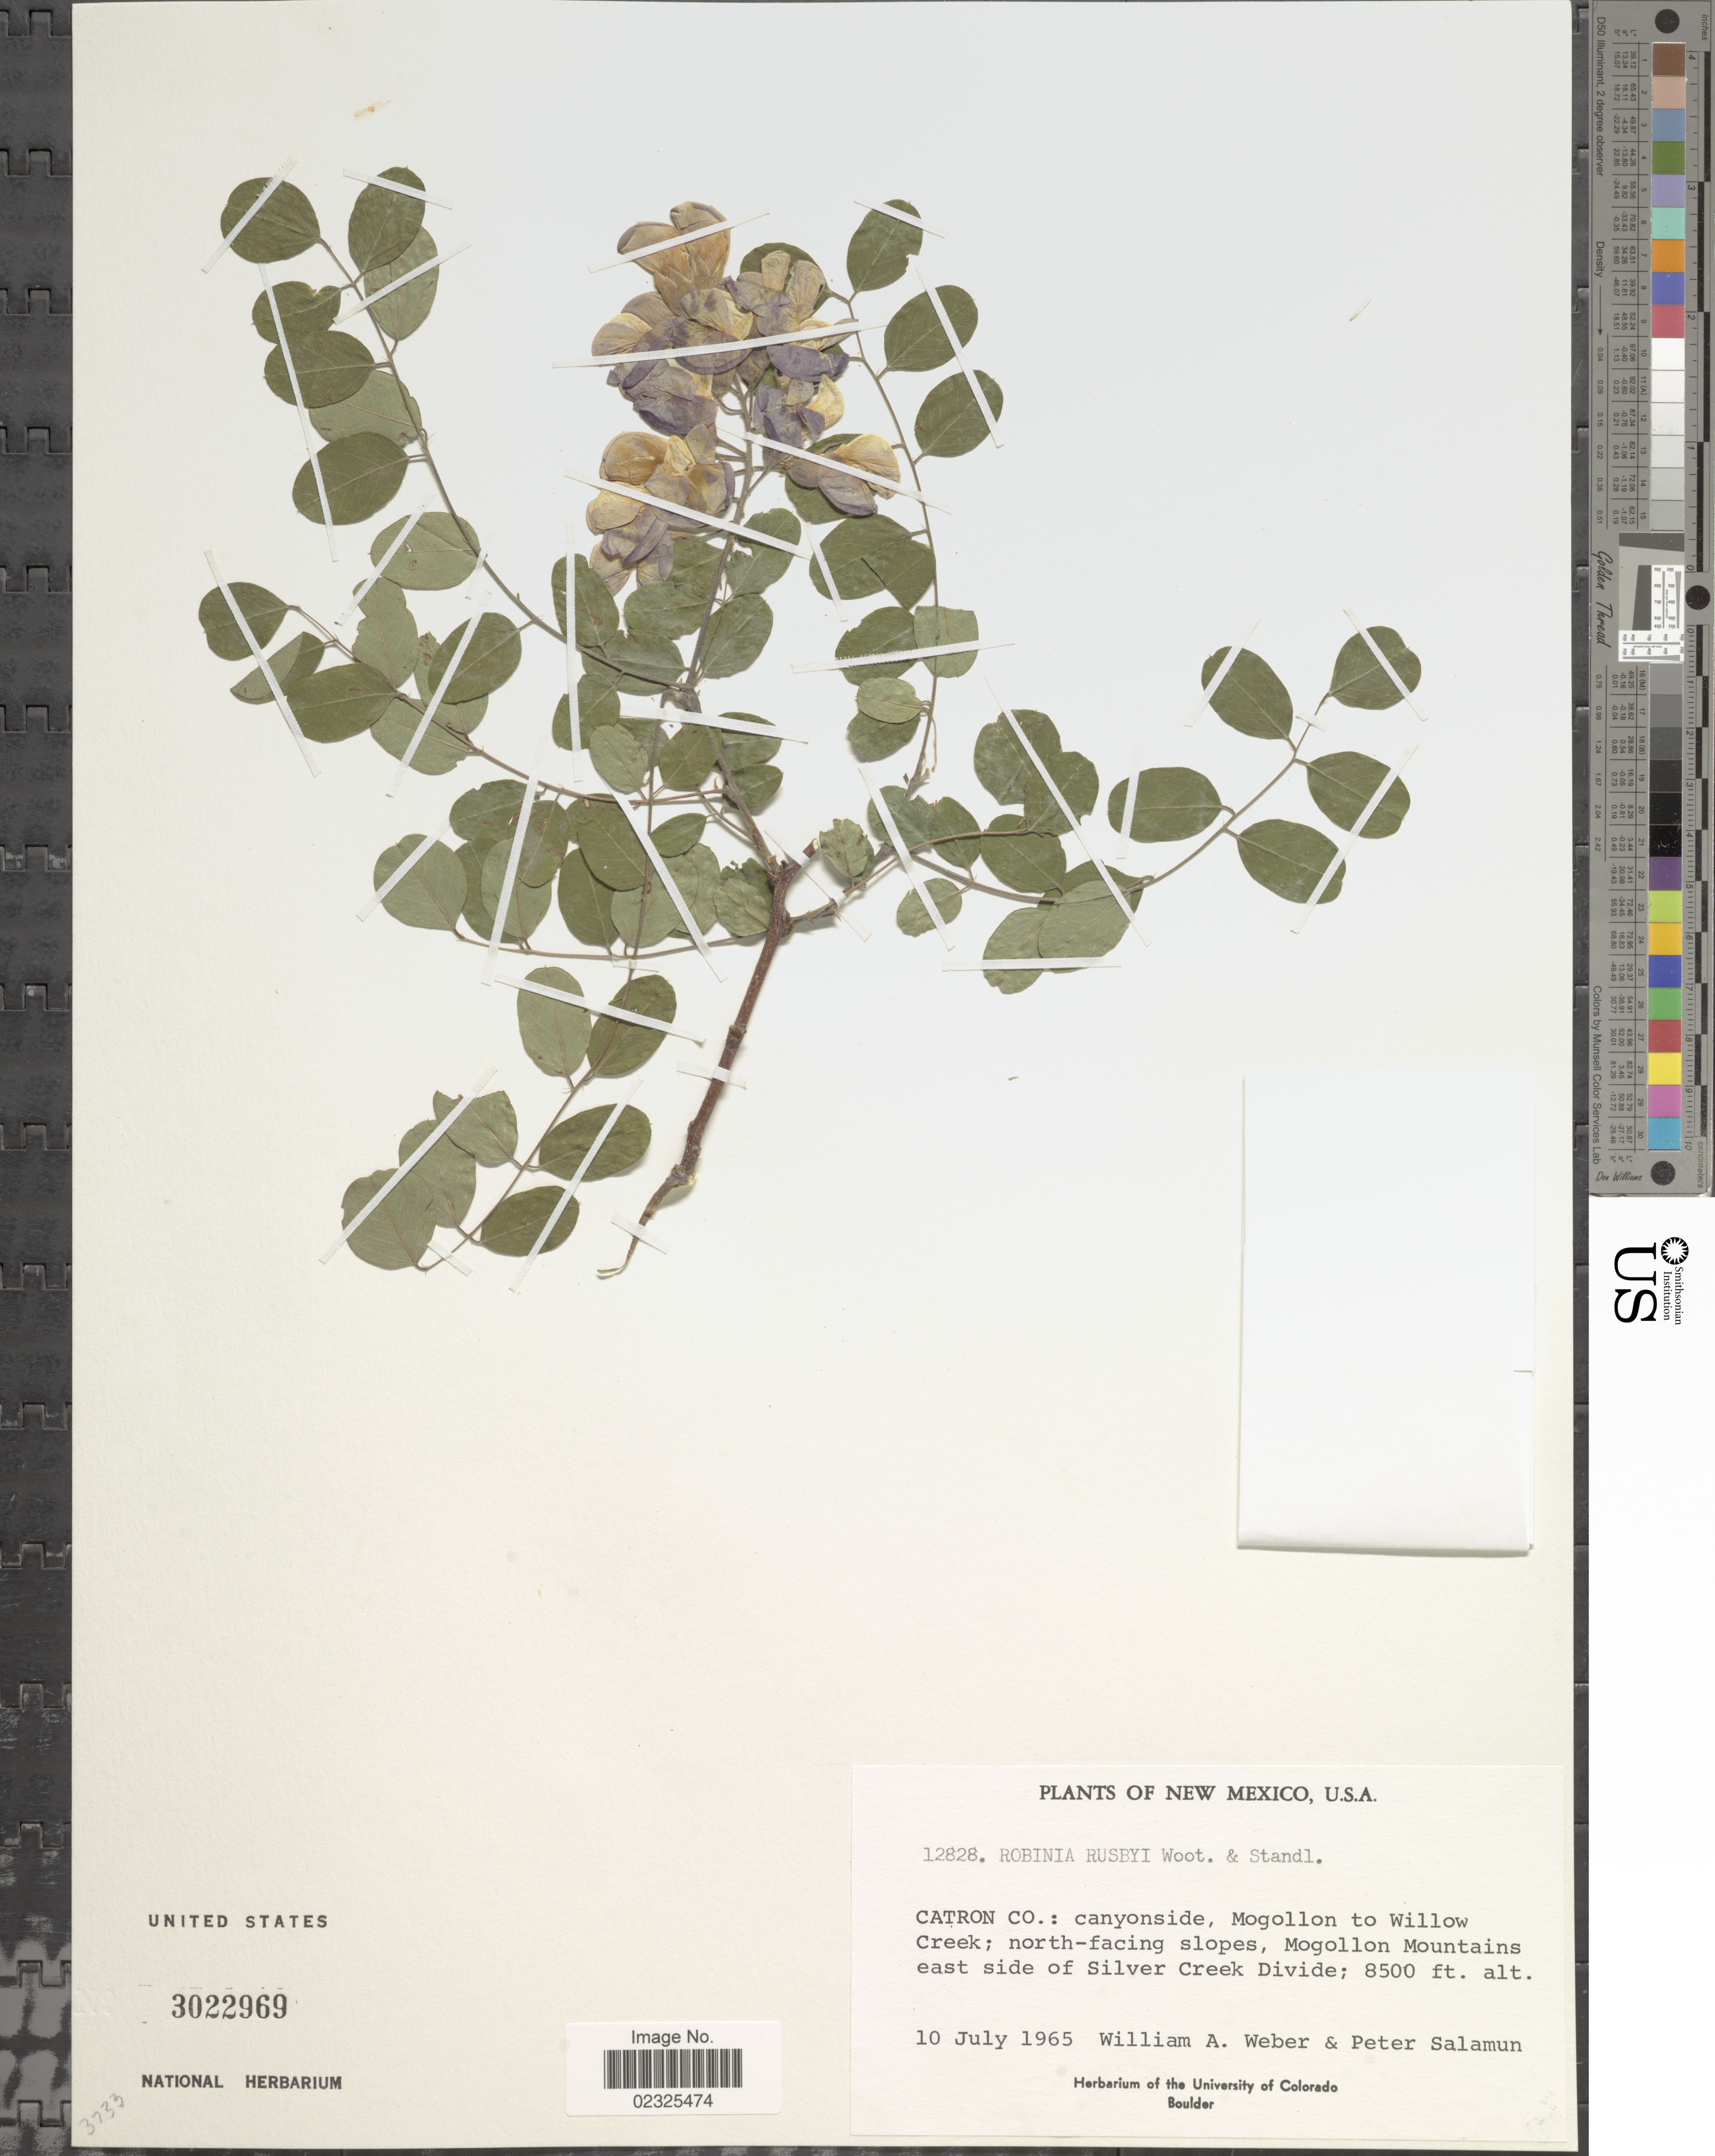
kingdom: Plantae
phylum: Tracheophyta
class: Magnoliopsida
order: Fabales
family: Fabaceae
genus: Robinia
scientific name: Robinia rusbyi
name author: Wooton & Standl.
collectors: W. A. Weber & P. Salamun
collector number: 12828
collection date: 1965-07-10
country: United States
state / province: New Mexico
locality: Catron Co.: canyonside, Mogollon to Willow Creek; north-facing slopes, Mogollon Mountains east side of Silver Creek Divide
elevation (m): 2591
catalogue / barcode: US 3022969